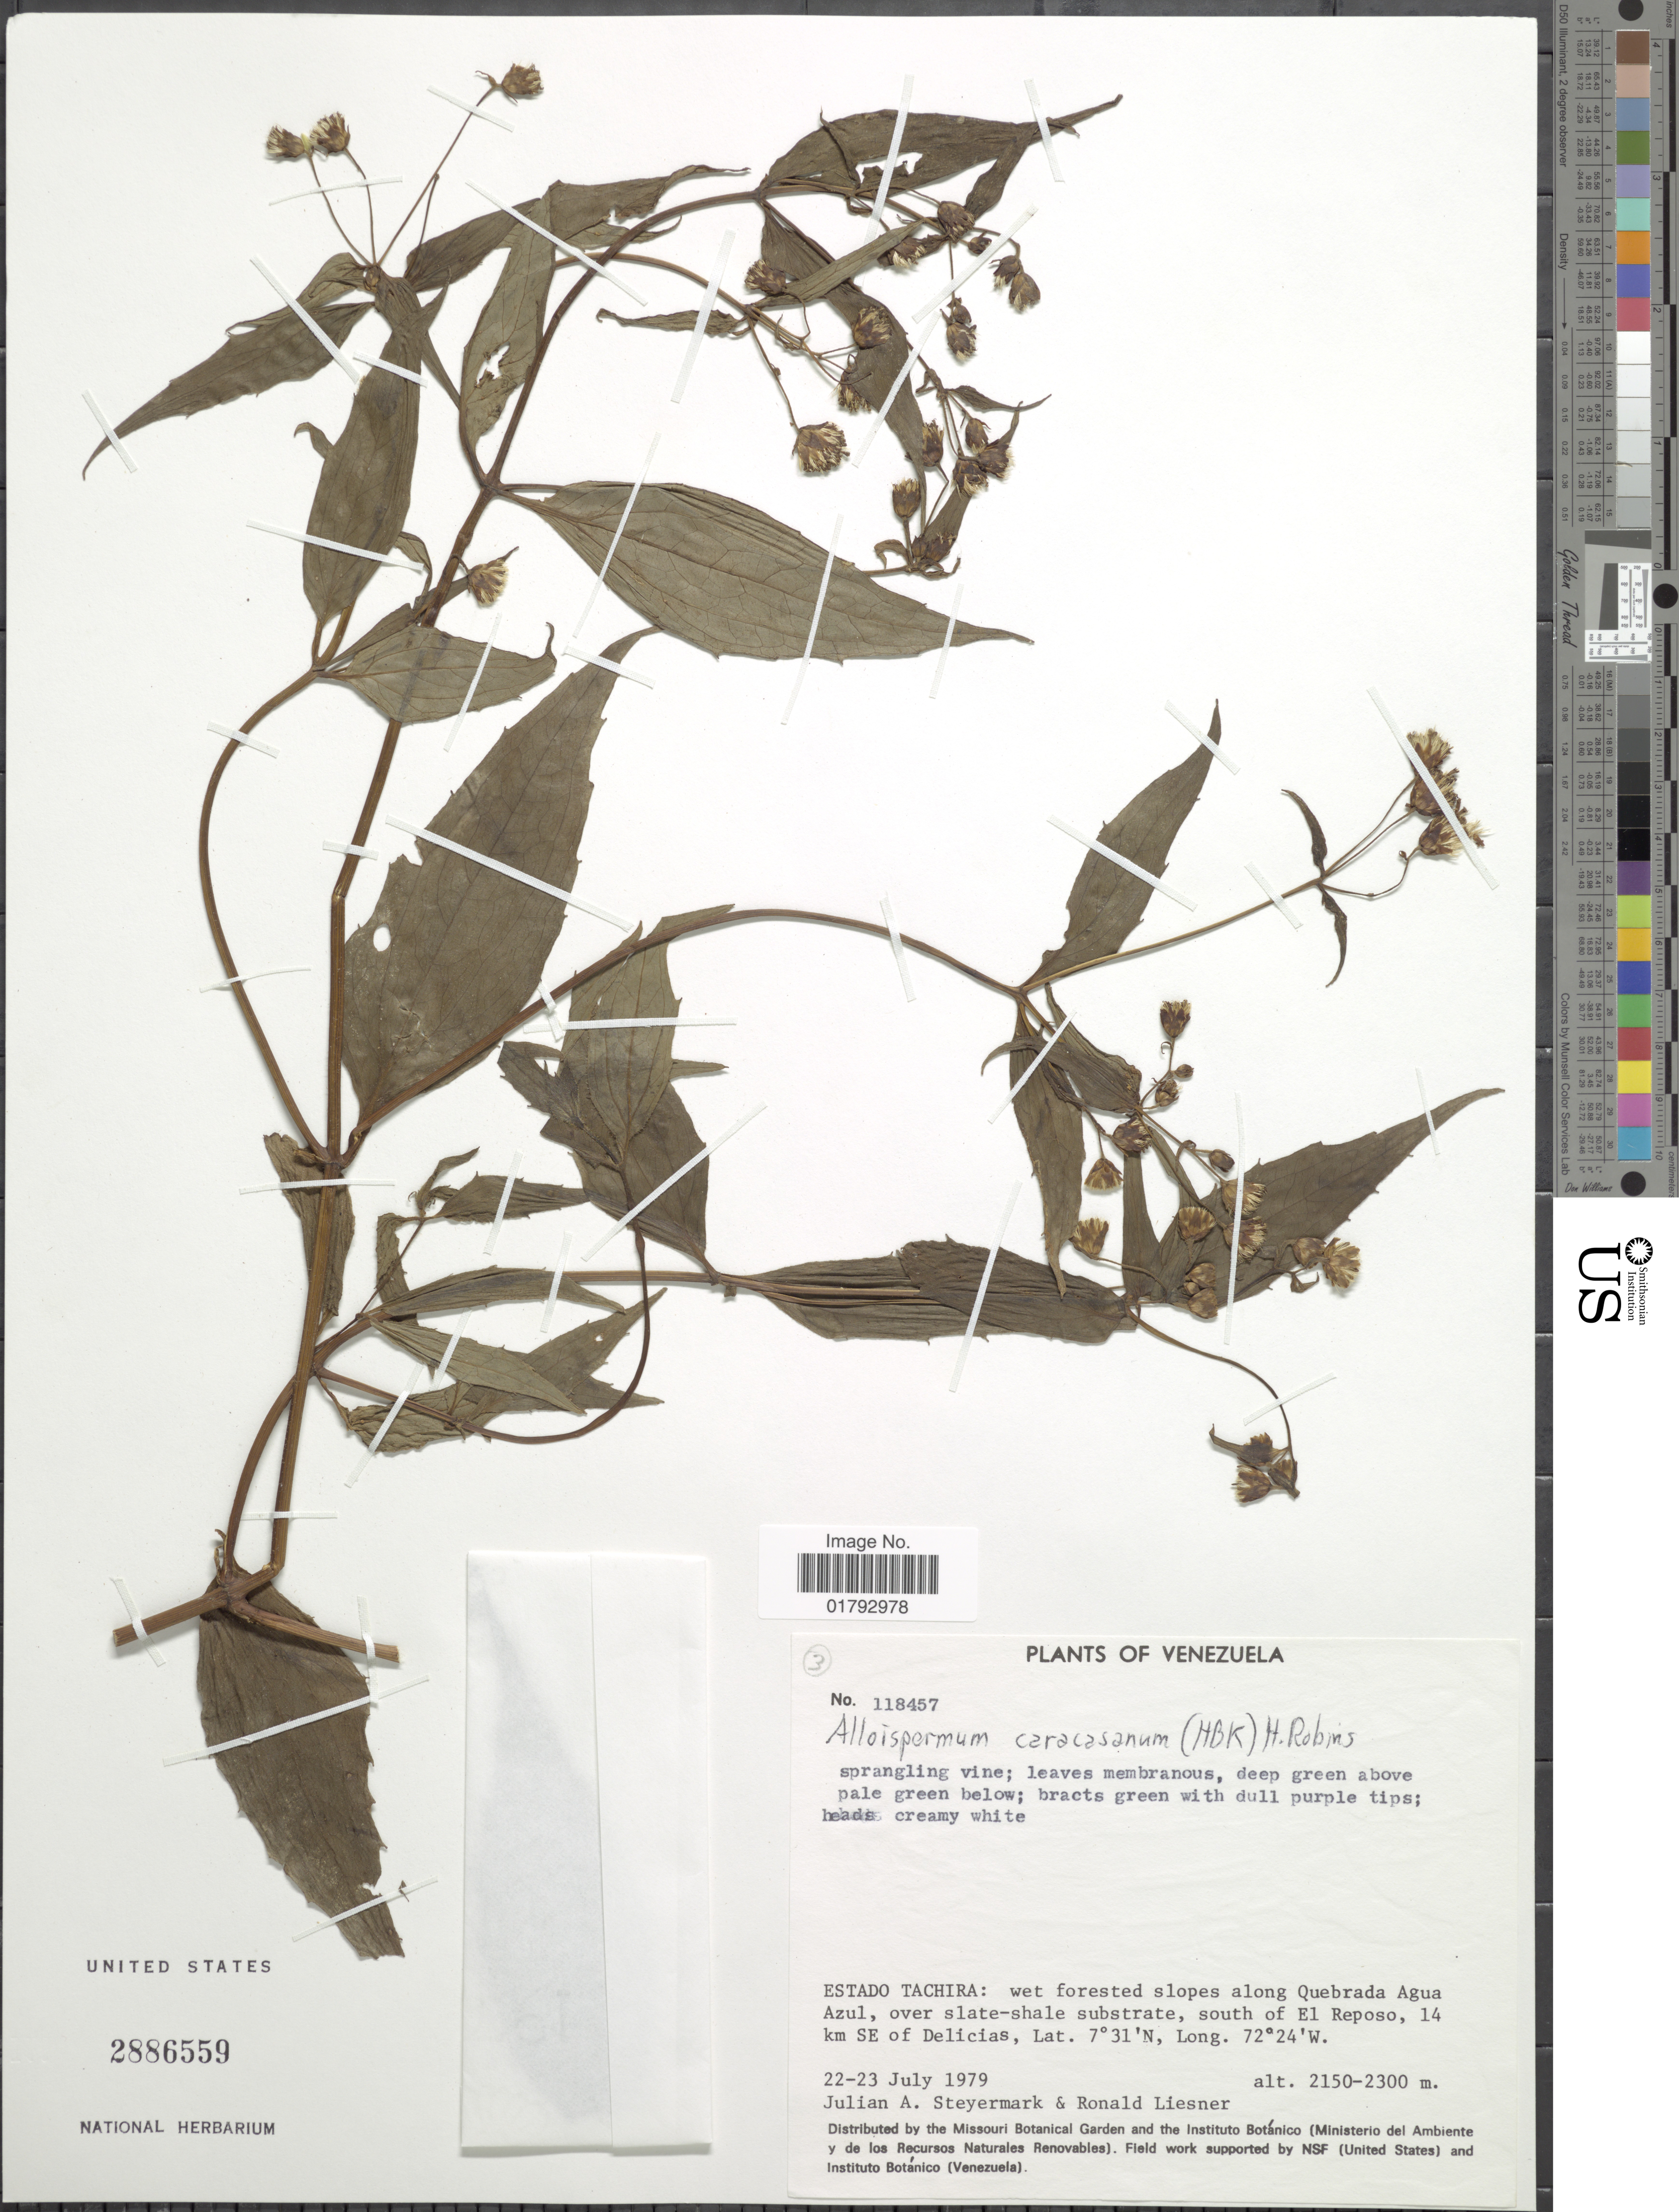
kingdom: Plantae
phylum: Tracheophyta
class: Magnoliopsida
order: Asterales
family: Asteraceae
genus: Alloispermum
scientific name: Alloispermum caracasanum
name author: (Kunth) H. Rob.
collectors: J. Steyermark & R. L. Liesner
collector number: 118457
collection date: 1979-07-22/1979-07-23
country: Venezuela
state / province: Tachira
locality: Estado: wet forested slopes along Quebrada Agua Azul, over slate-shale substrate, south of El Reposo, 14 km SE of Delicias.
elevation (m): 2150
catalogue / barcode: US 2886559